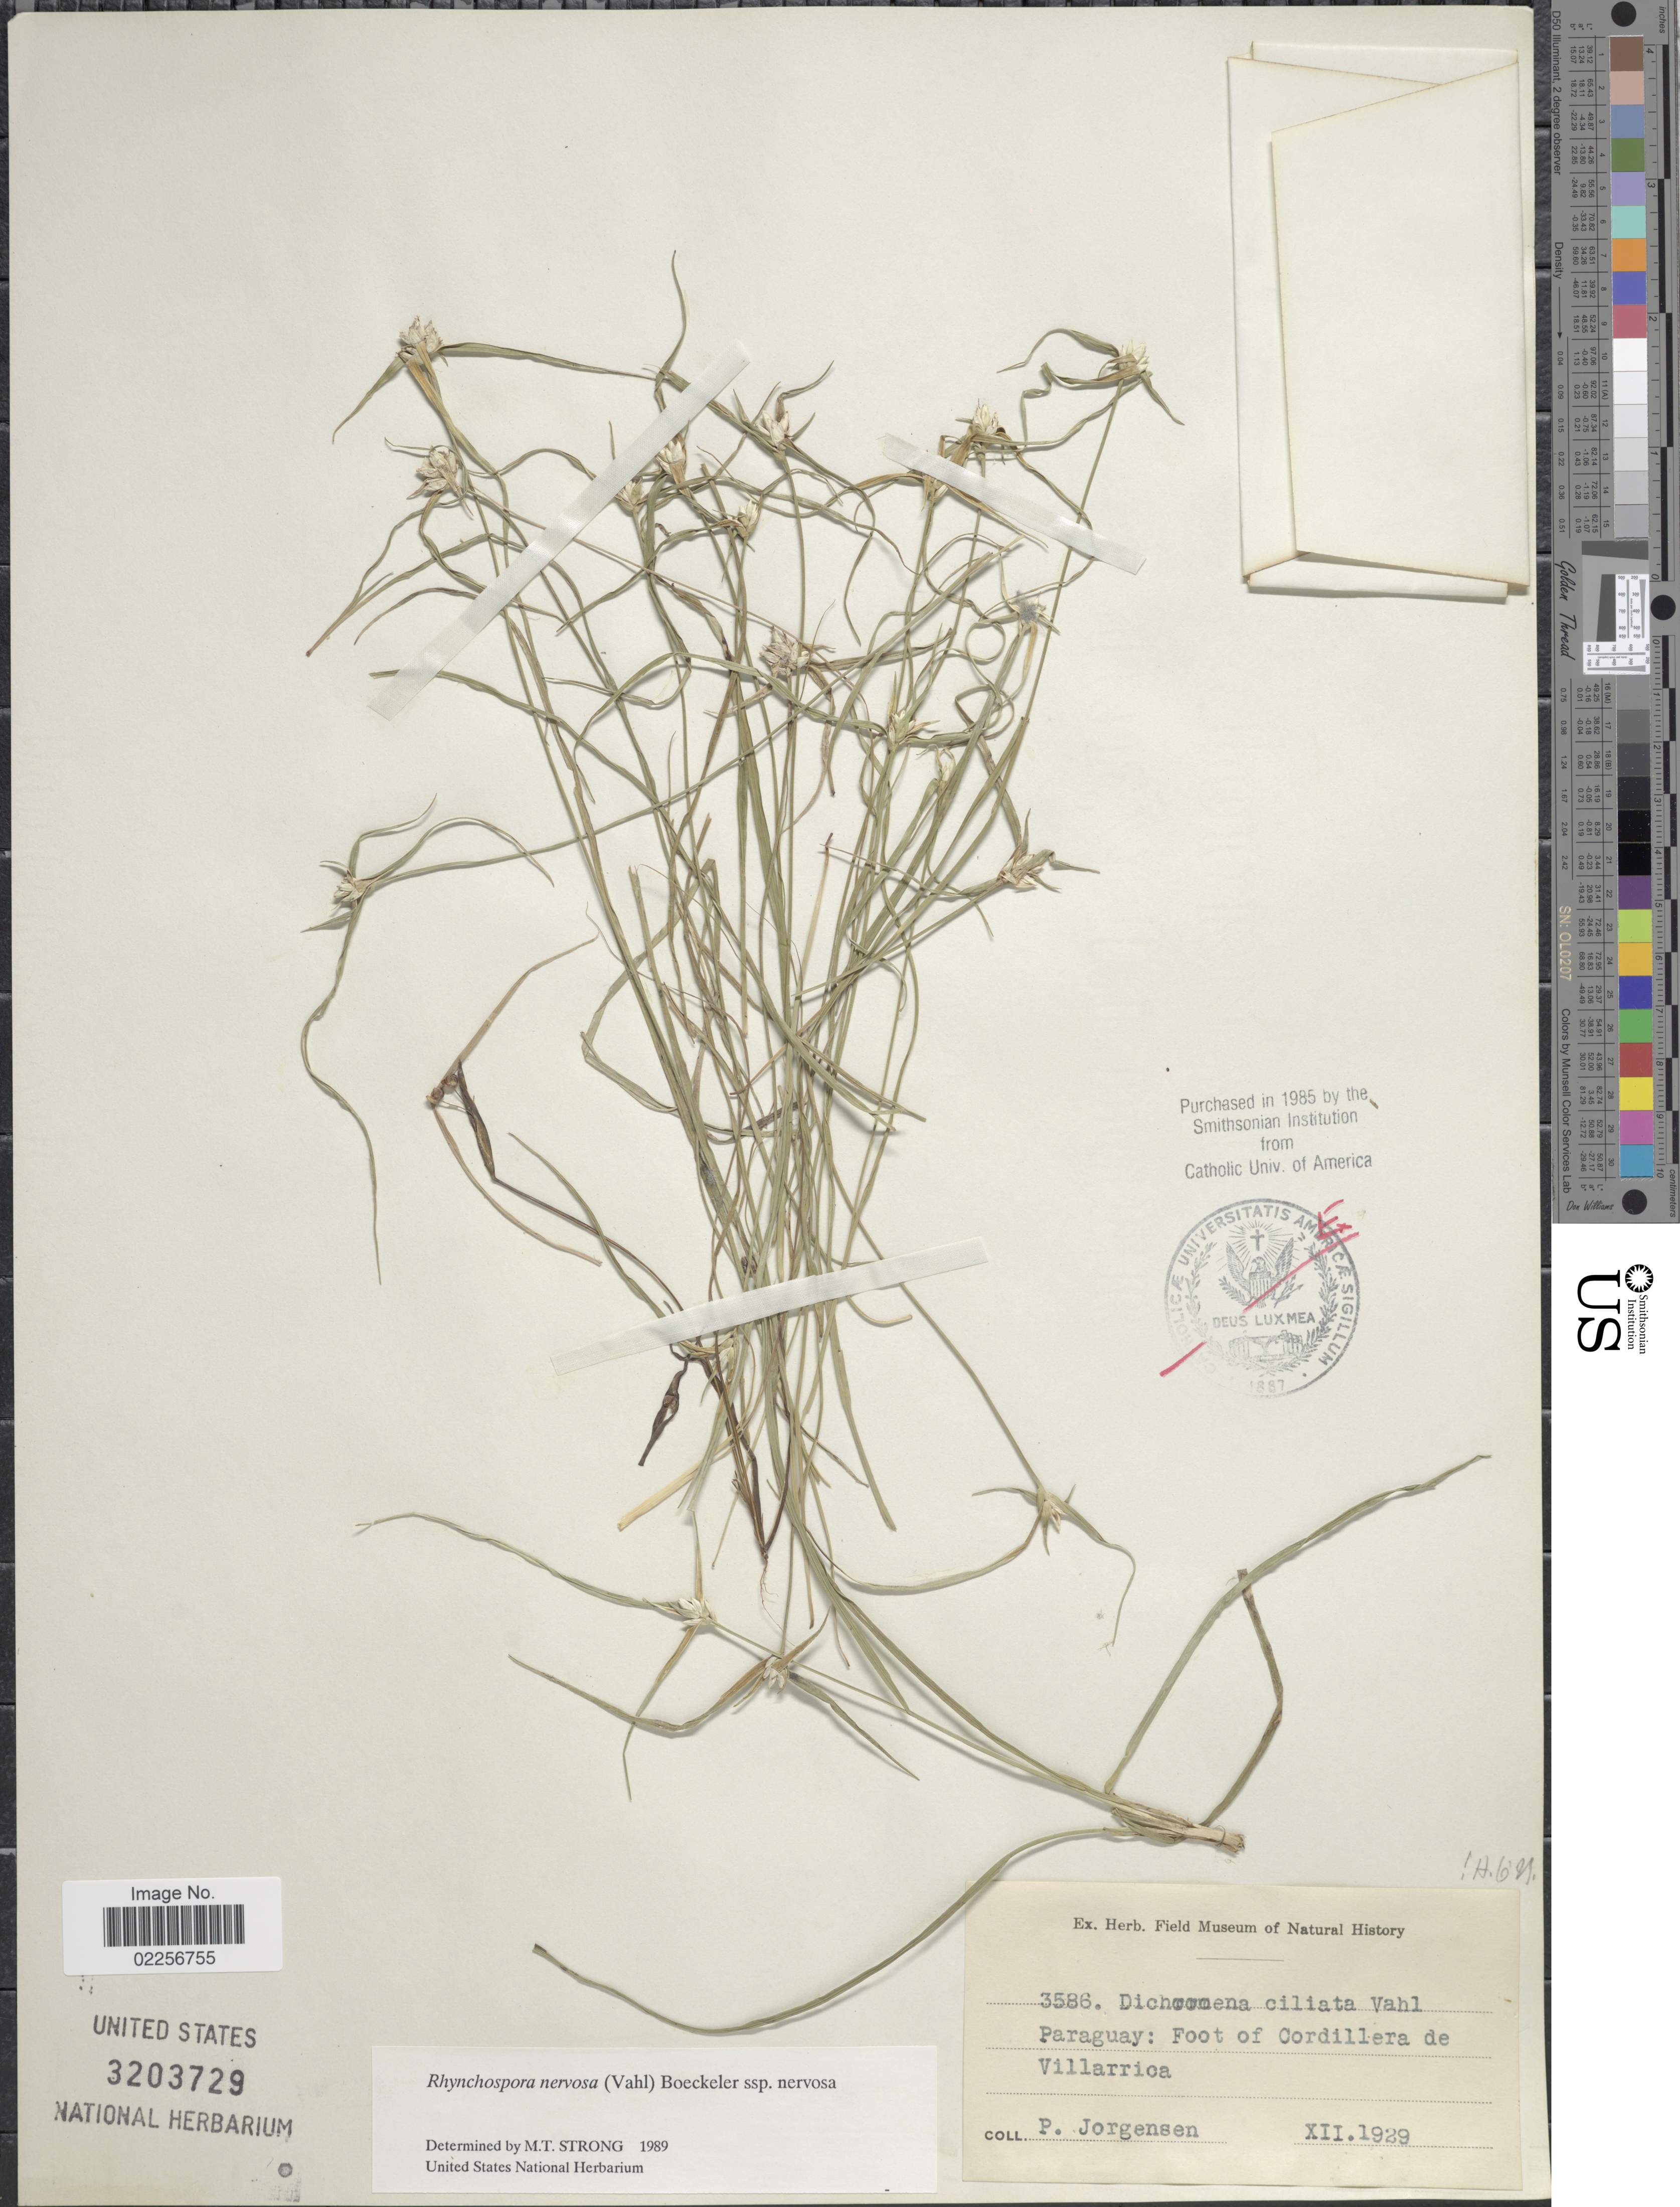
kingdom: Plantae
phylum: Tracheophyta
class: Liliopsida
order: Poales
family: Cyperaceae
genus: Rhynchospora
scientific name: Rhynchospora nervosa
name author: (Vahl) Boeckeler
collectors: P. Jörgensen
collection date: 1929-12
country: Paraguay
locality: Foot of Cordillera de Villarrica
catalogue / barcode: US 3203729